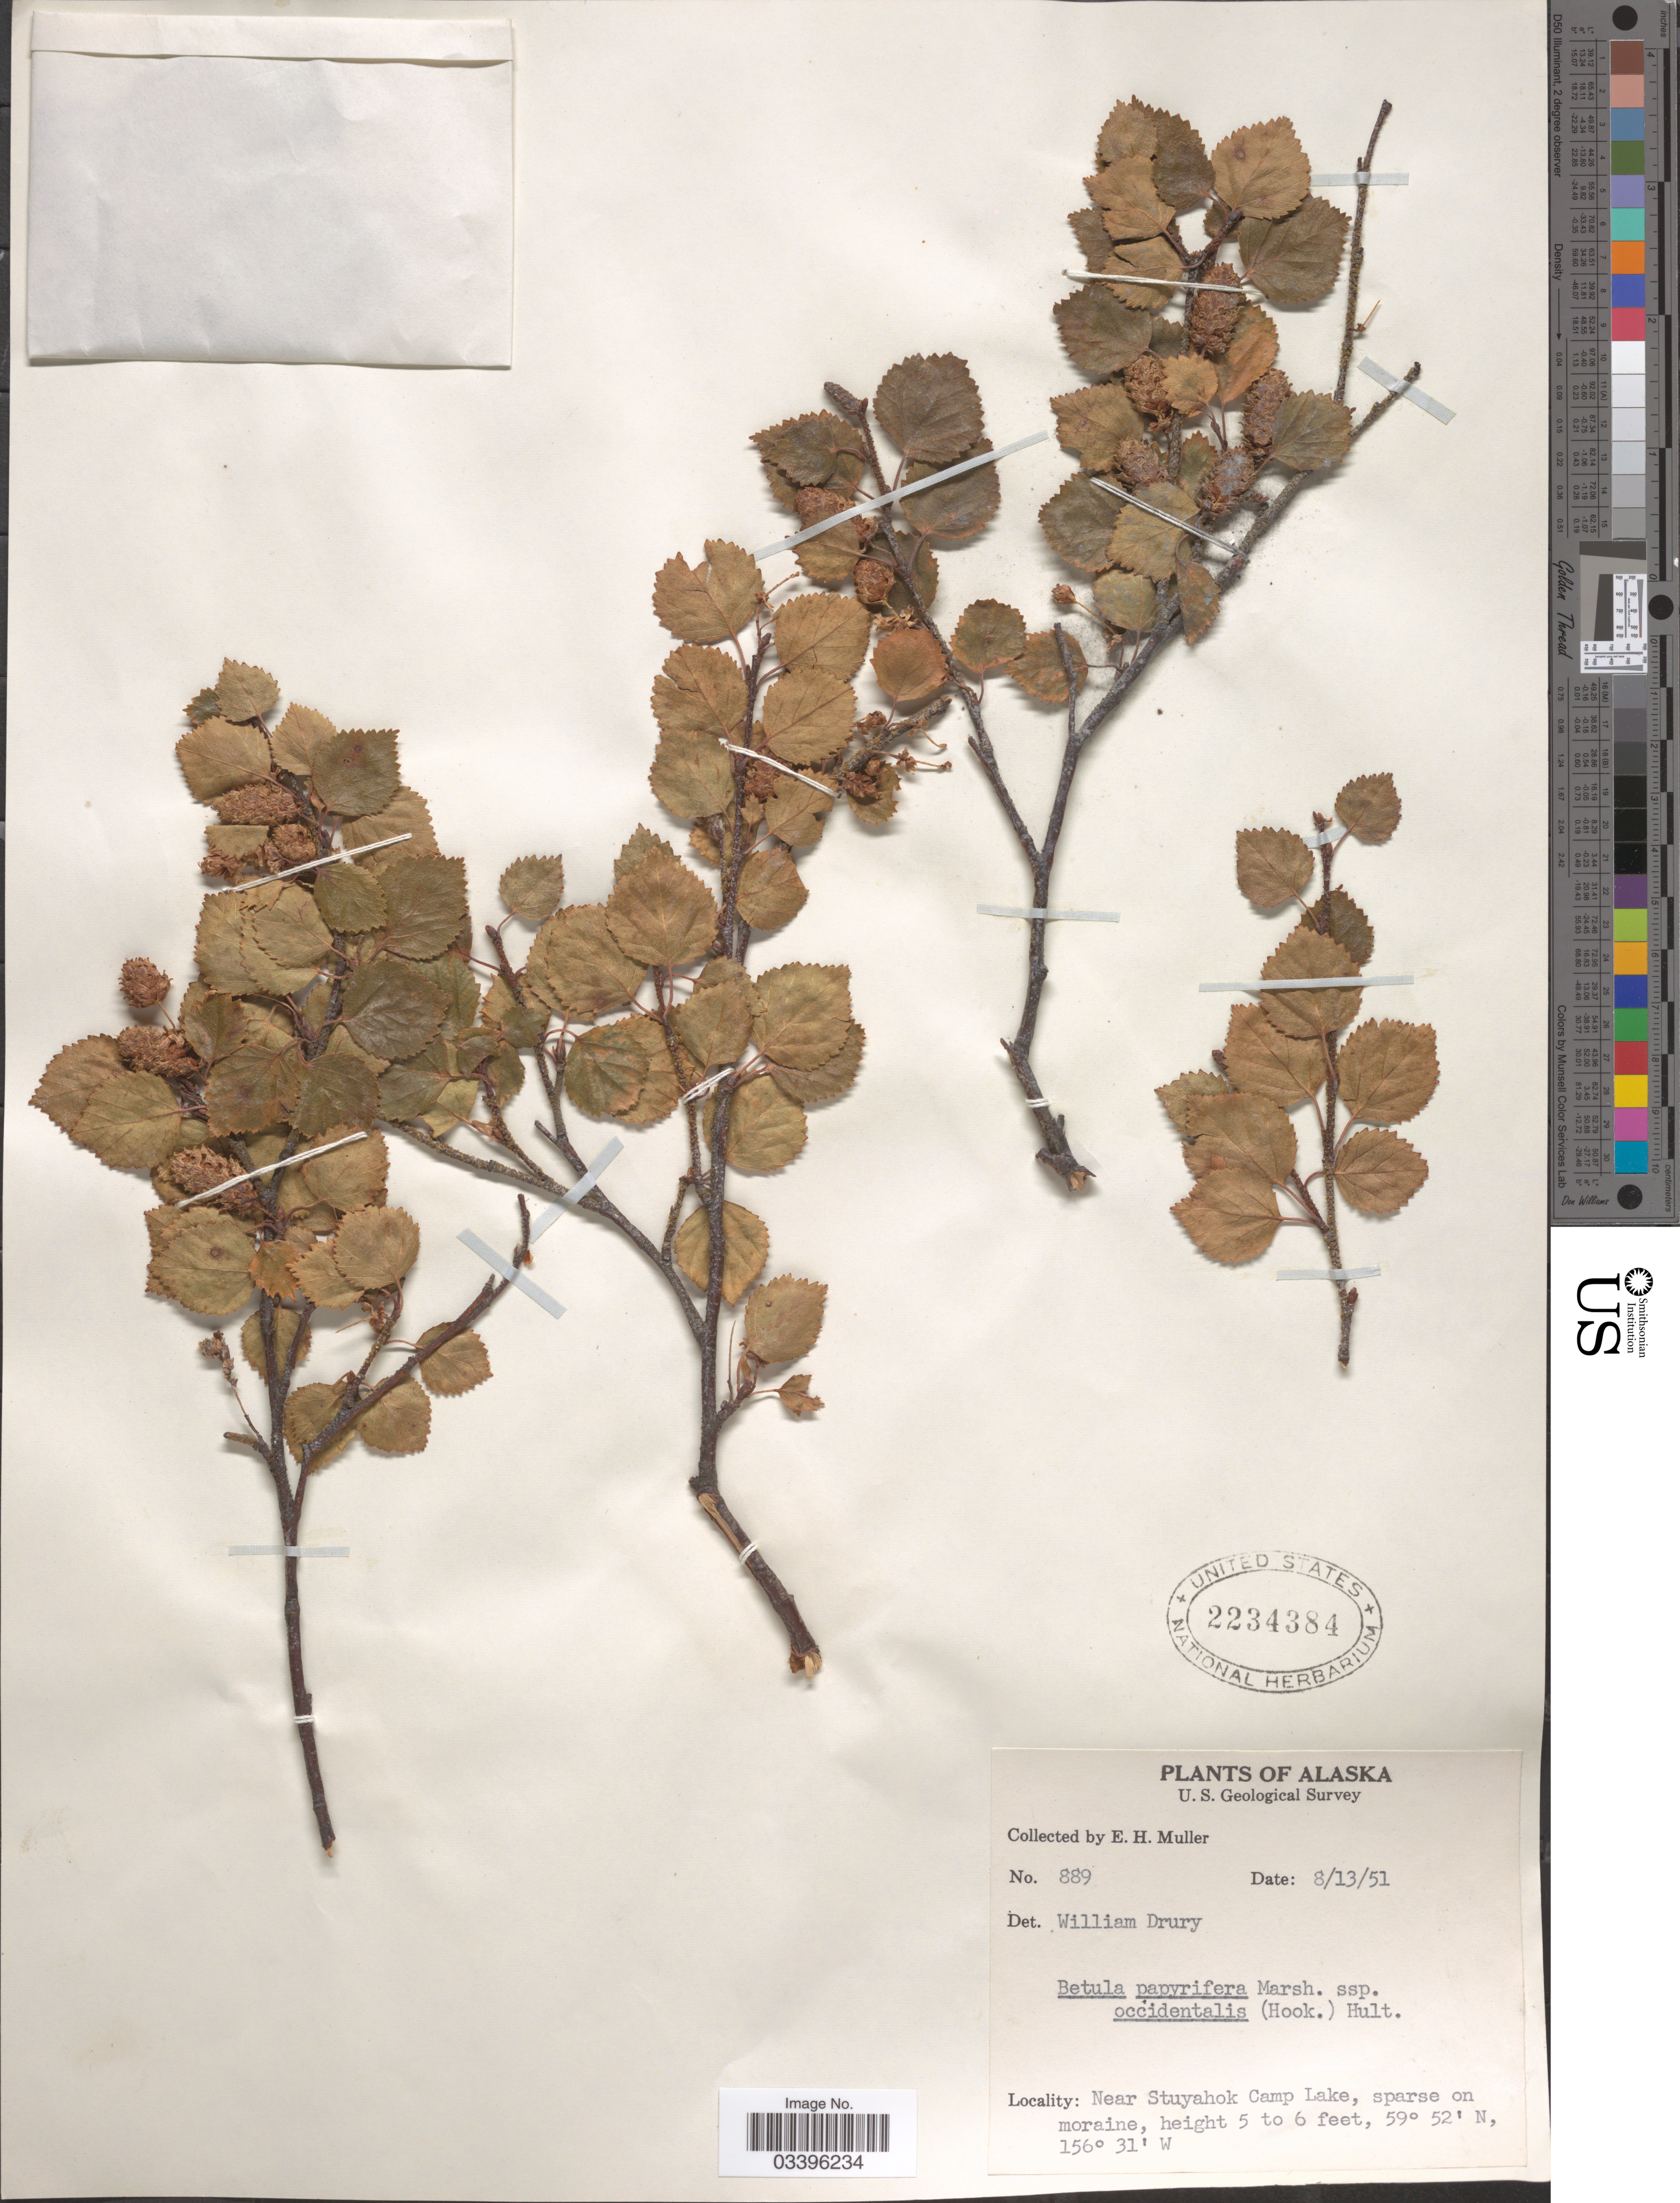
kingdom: Plantae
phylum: Tracheophyta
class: Magnoliopsida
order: Fagales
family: Betulaceae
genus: Betula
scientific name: Betula occidentalis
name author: Hook.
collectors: E. H. Muller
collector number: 889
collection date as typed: Transcribed d/m/y: 13/8/51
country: United States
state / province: Alaska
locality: Near Stuyahok Camp Lake.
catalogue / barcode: US 2234384